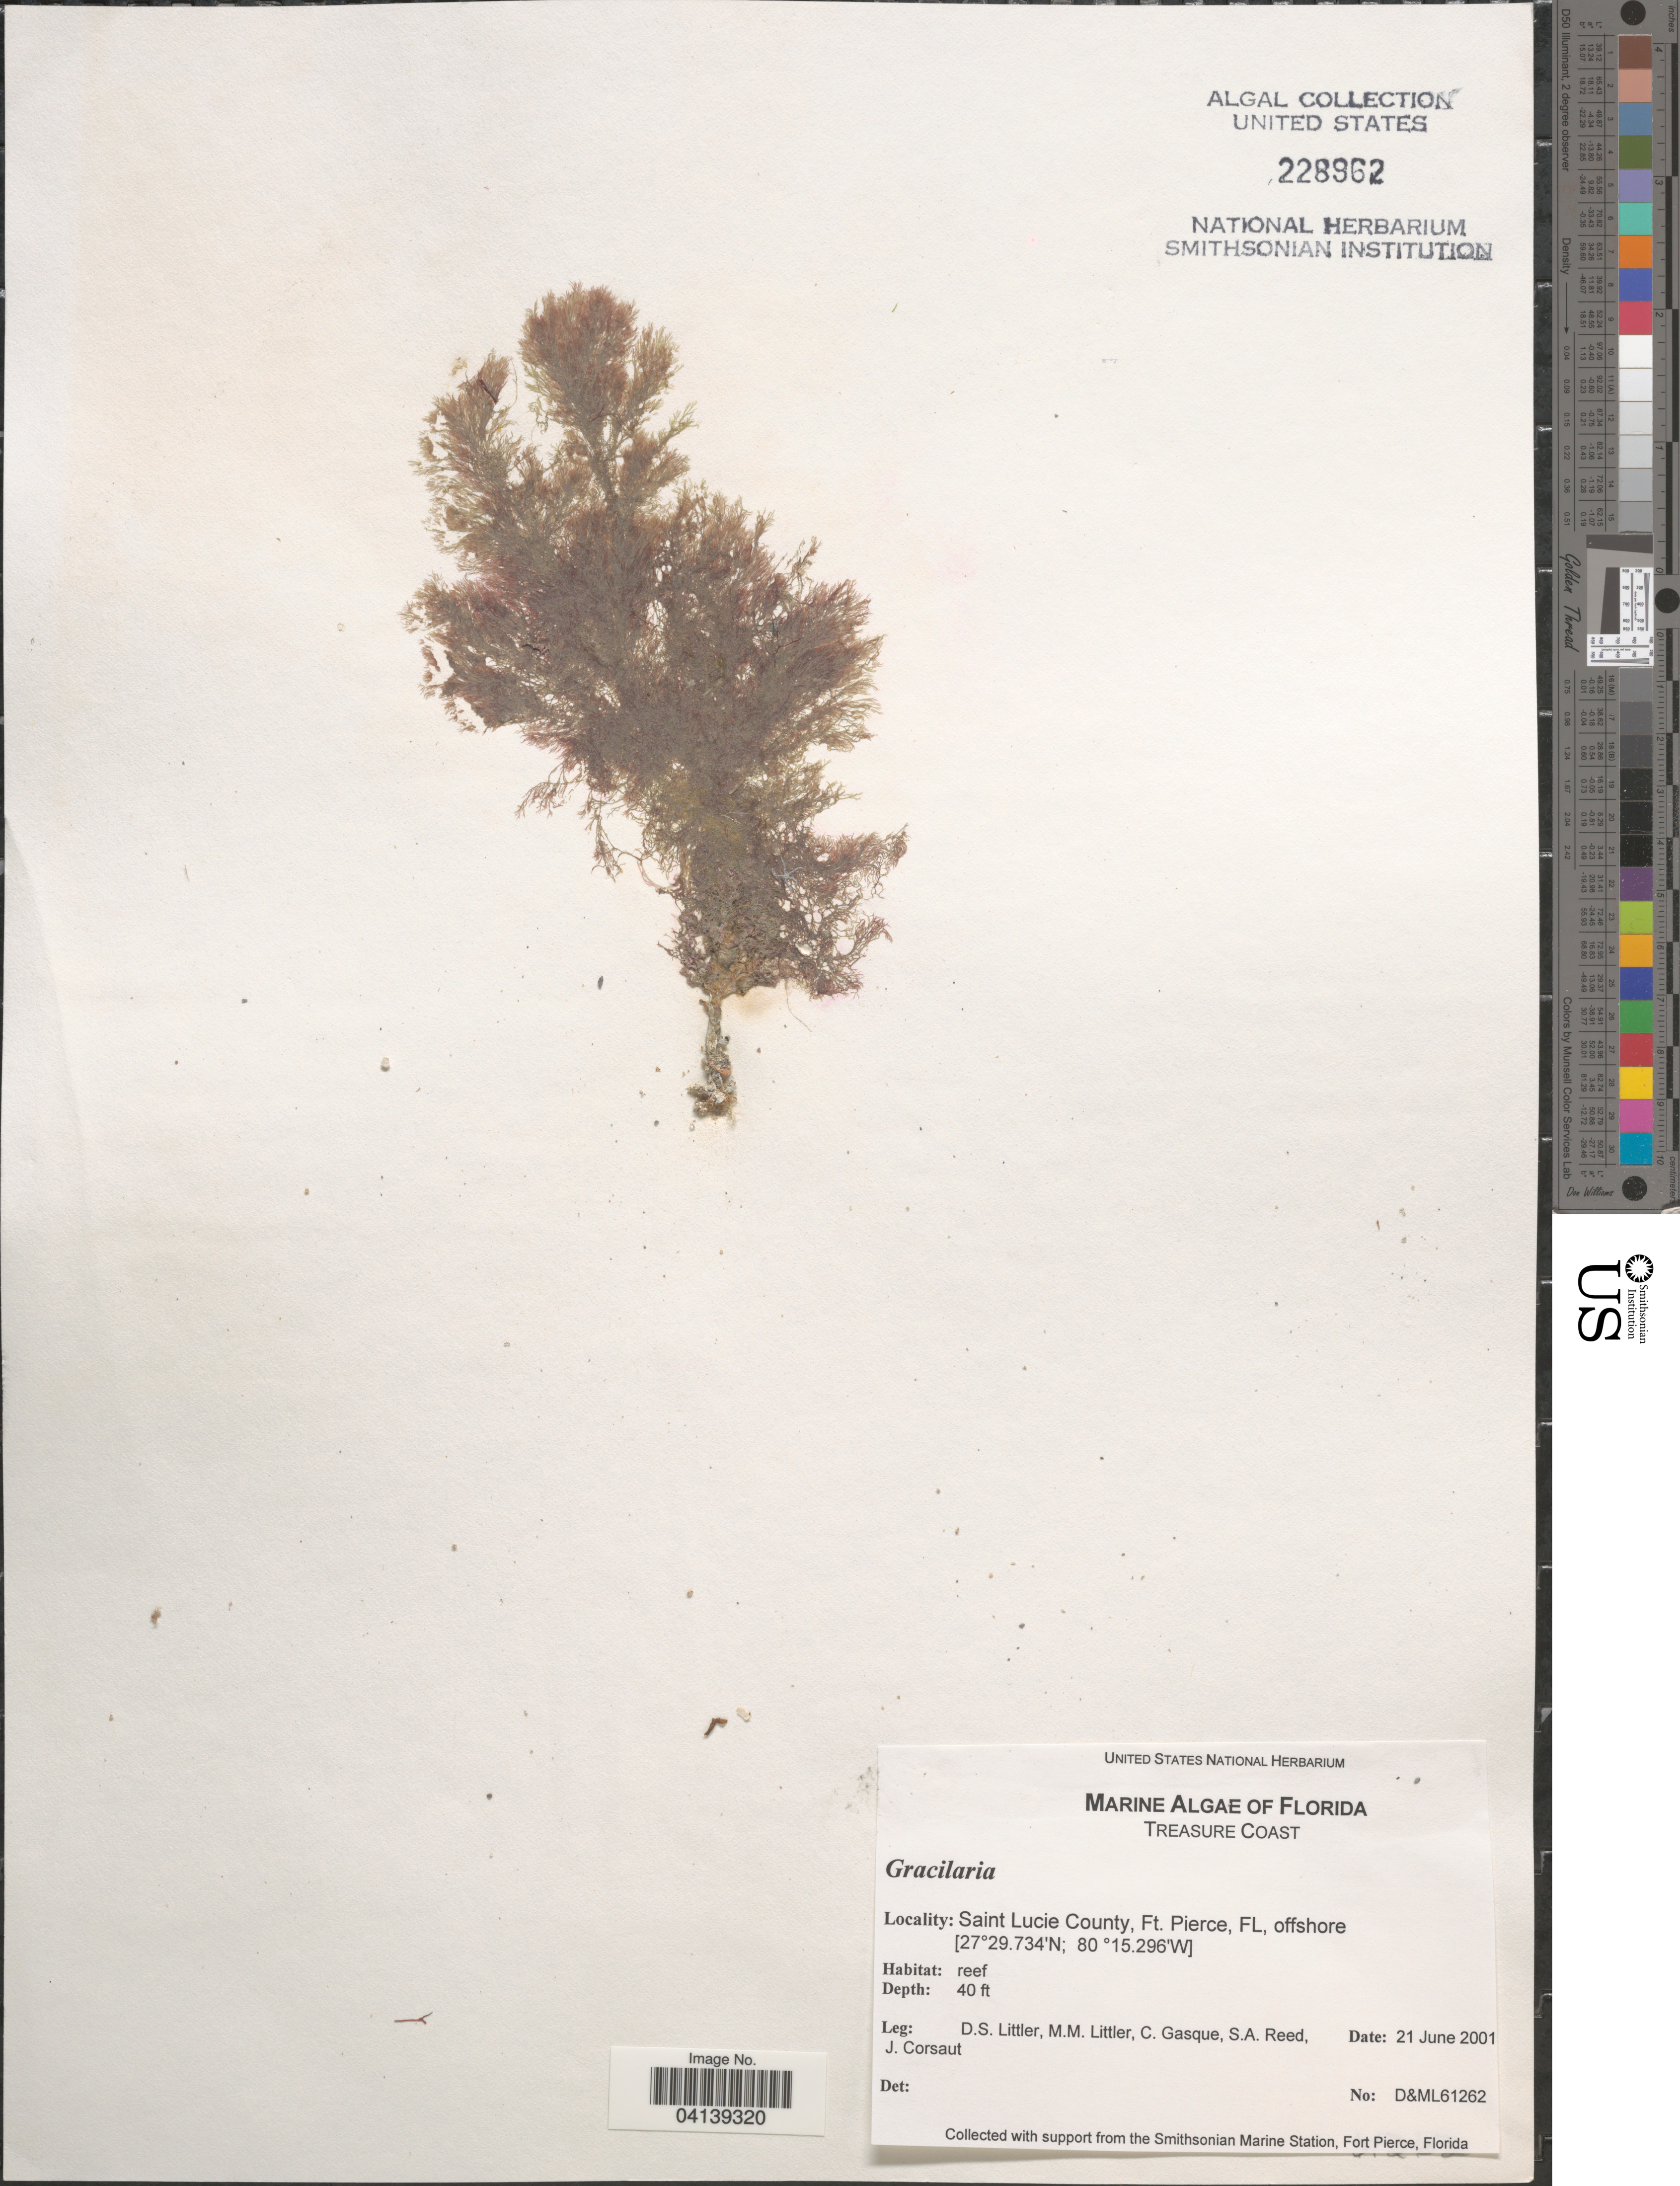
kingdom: Plantae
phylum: Rhodophyta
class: Florideophyceae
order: Gracilariales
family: Gracilariaceae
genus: Gracilaria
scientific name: Gracilaria sp.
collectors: D. S. Littler, C. Gasque, S. Reed & J. Corsaut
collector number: D&ML61262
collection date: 2001-06-21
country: United States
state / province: Florida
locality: Treasure Coast. Saint Lucie County, Ft. Fierce, offshore.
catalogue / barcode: US 228962